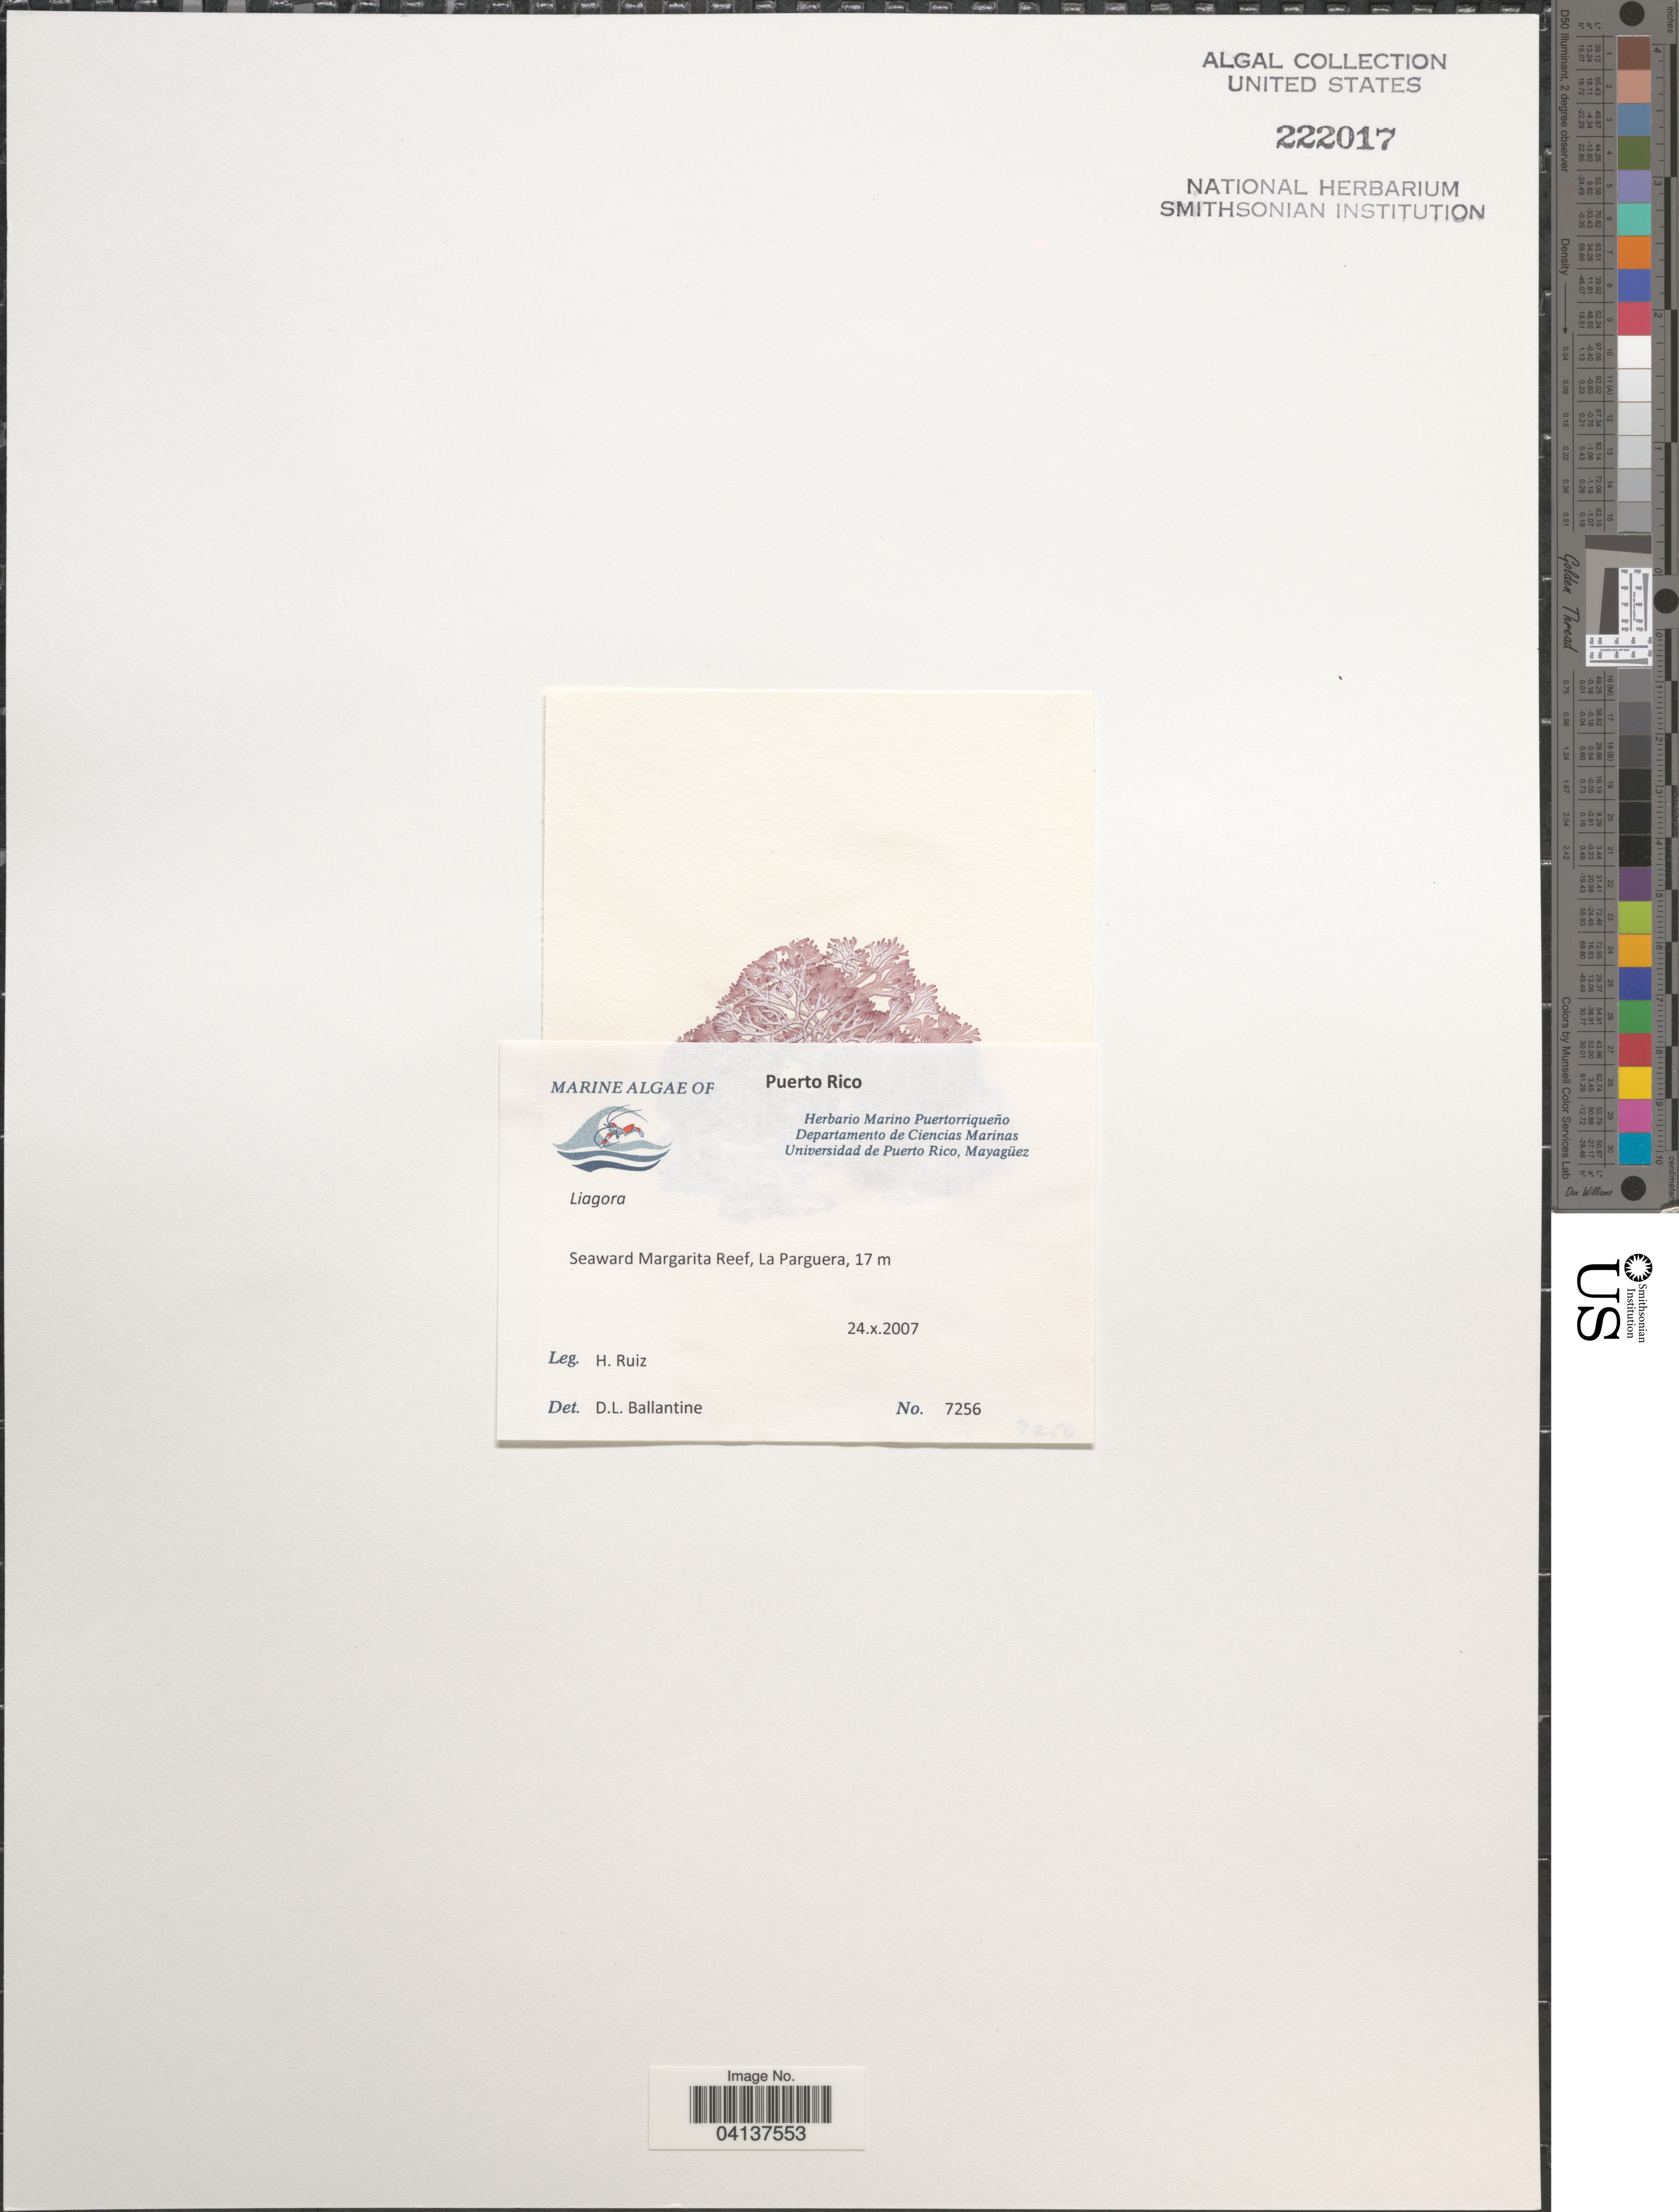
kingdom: Plantae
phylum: Rhodophyta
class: Florideophyceae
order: Nemaliales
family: Liagoraceae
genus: Liagora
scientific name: Liagora sp.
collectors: H. Ruiz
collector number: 7256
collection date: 2007-10-24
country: Puerto Rico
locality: Seaward Margarita Reef, La Parguera.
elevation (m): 17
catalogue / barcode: US 222017